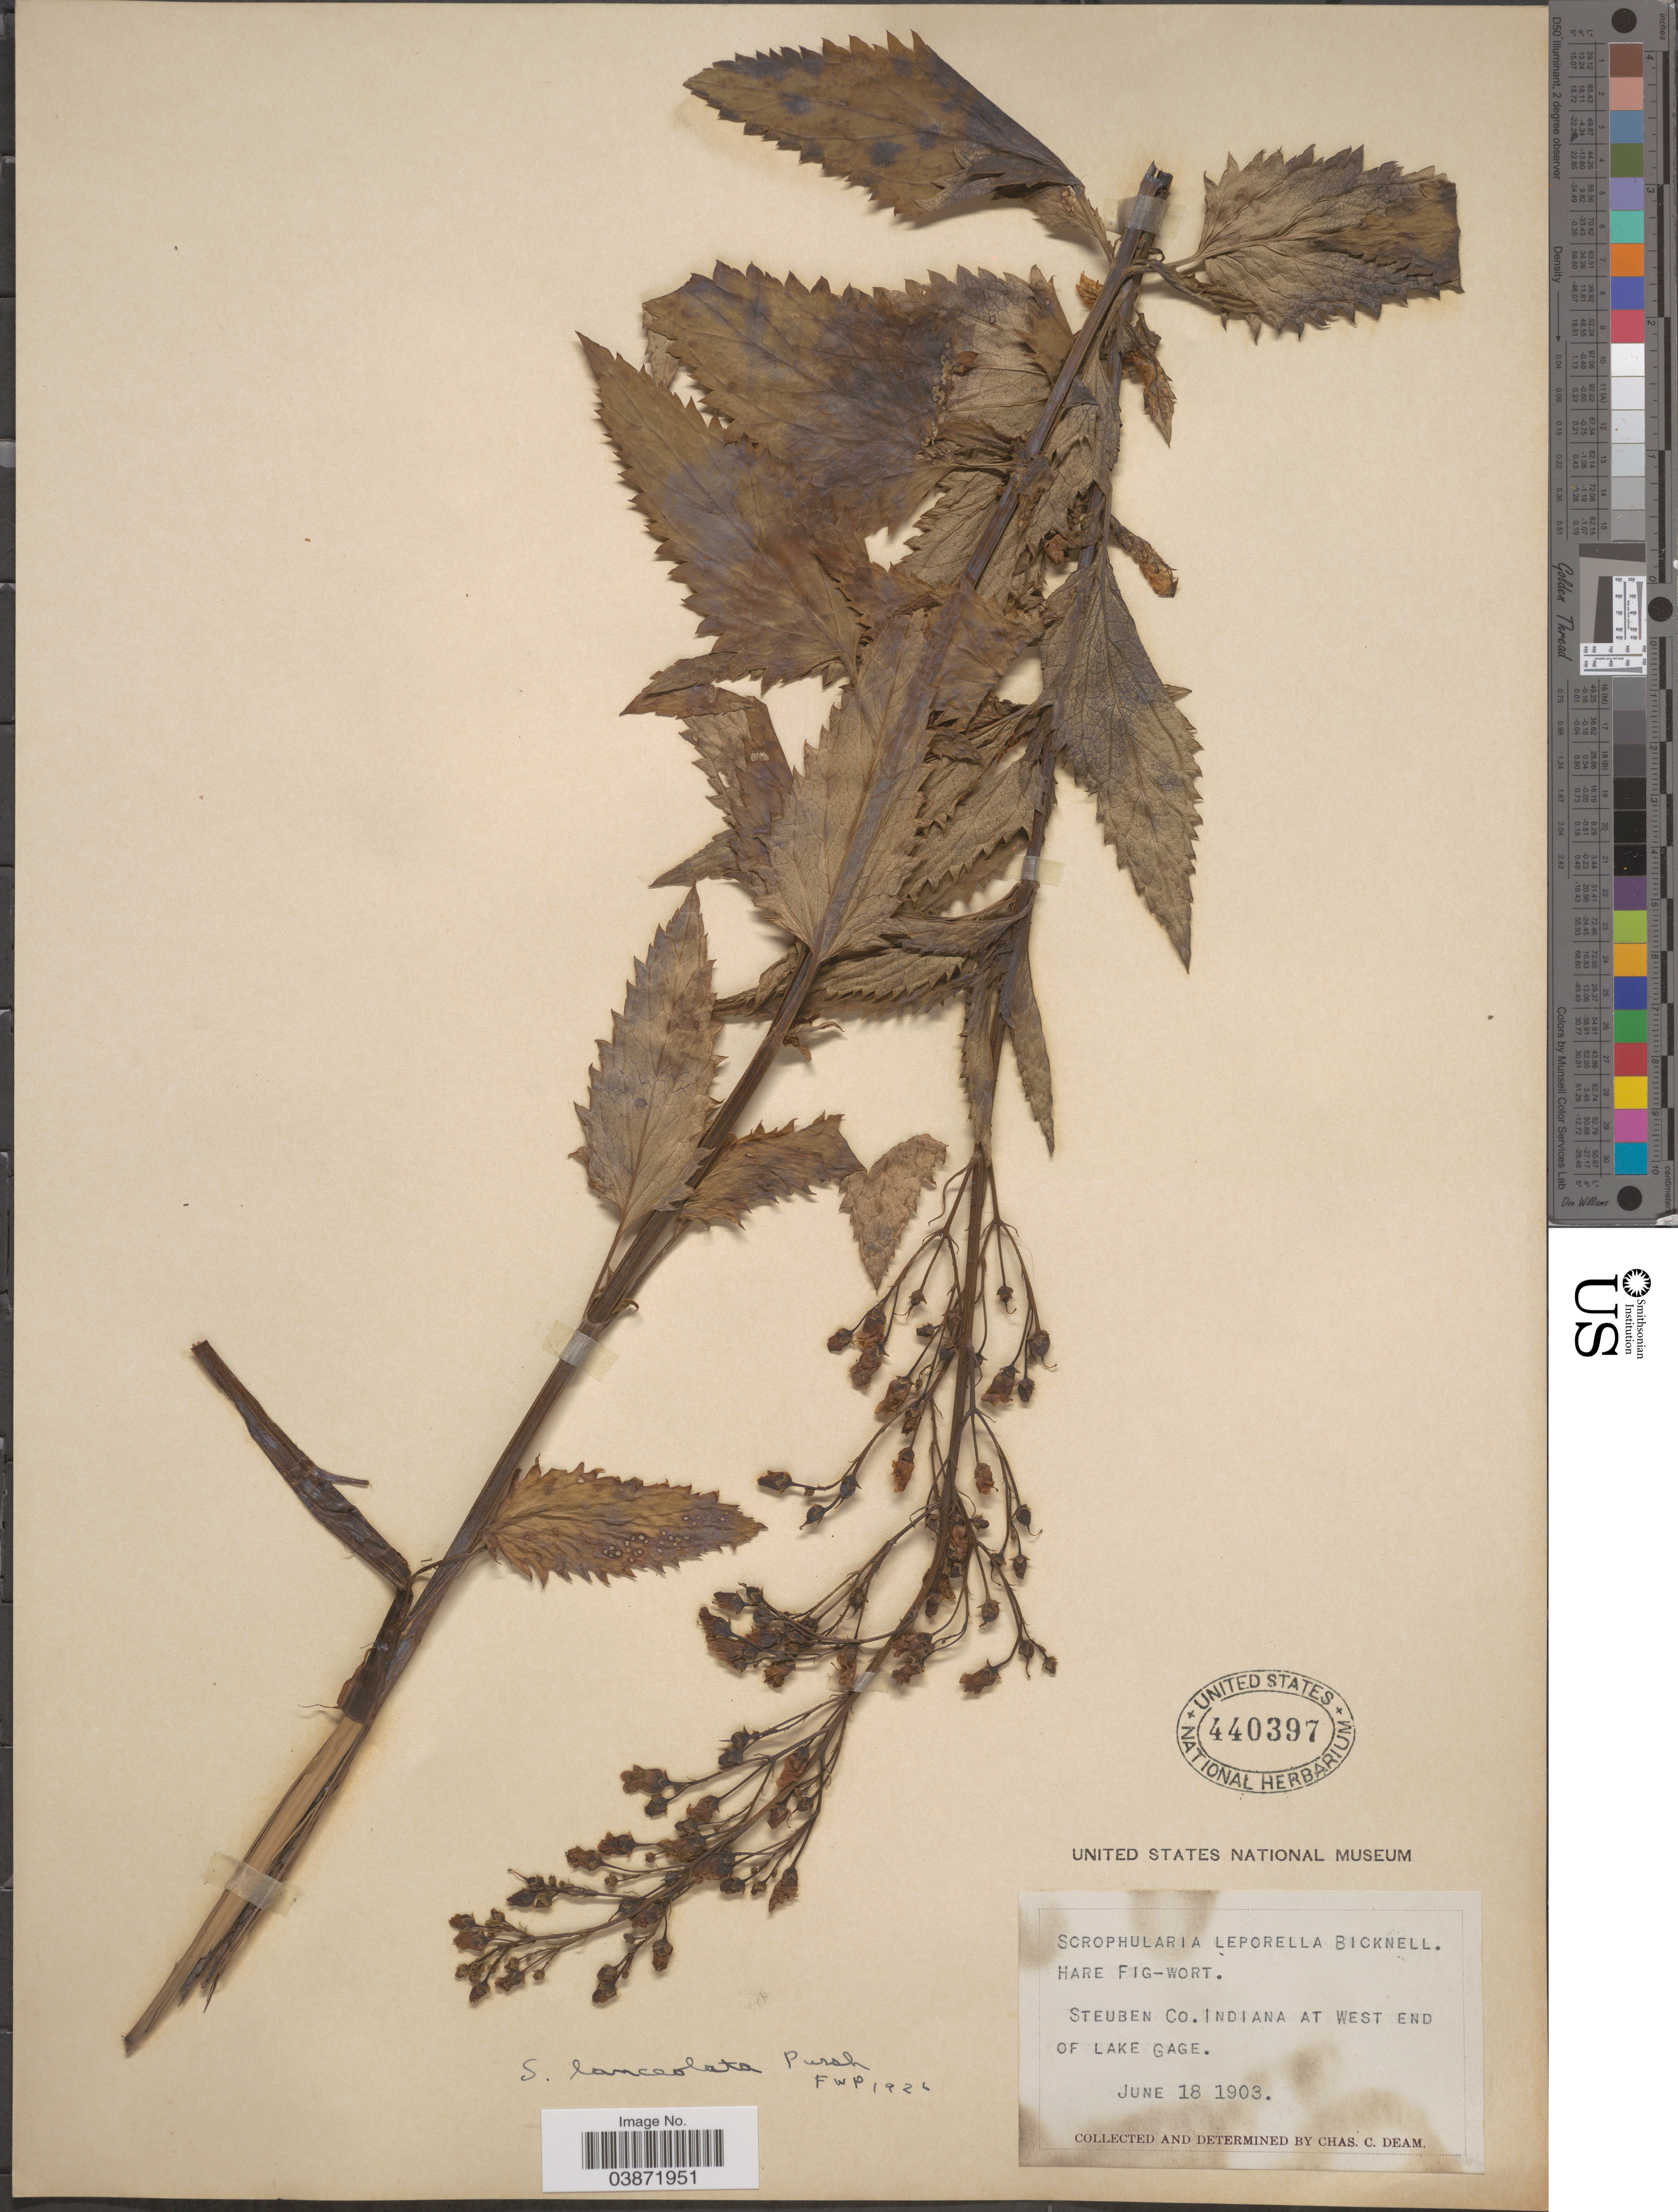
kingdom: Plantae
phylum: Tracheophyta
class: Magnoliopsida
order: Lamiales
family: Scrophulariaceae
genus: Scrophularia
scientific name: Scrophularia lanceolata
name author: Pursh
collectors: C. C. Deam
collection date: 1903-06-18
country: United States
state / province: Indiana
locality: Steuben Co. At west end of Lake Gage.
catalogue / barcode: US 440397